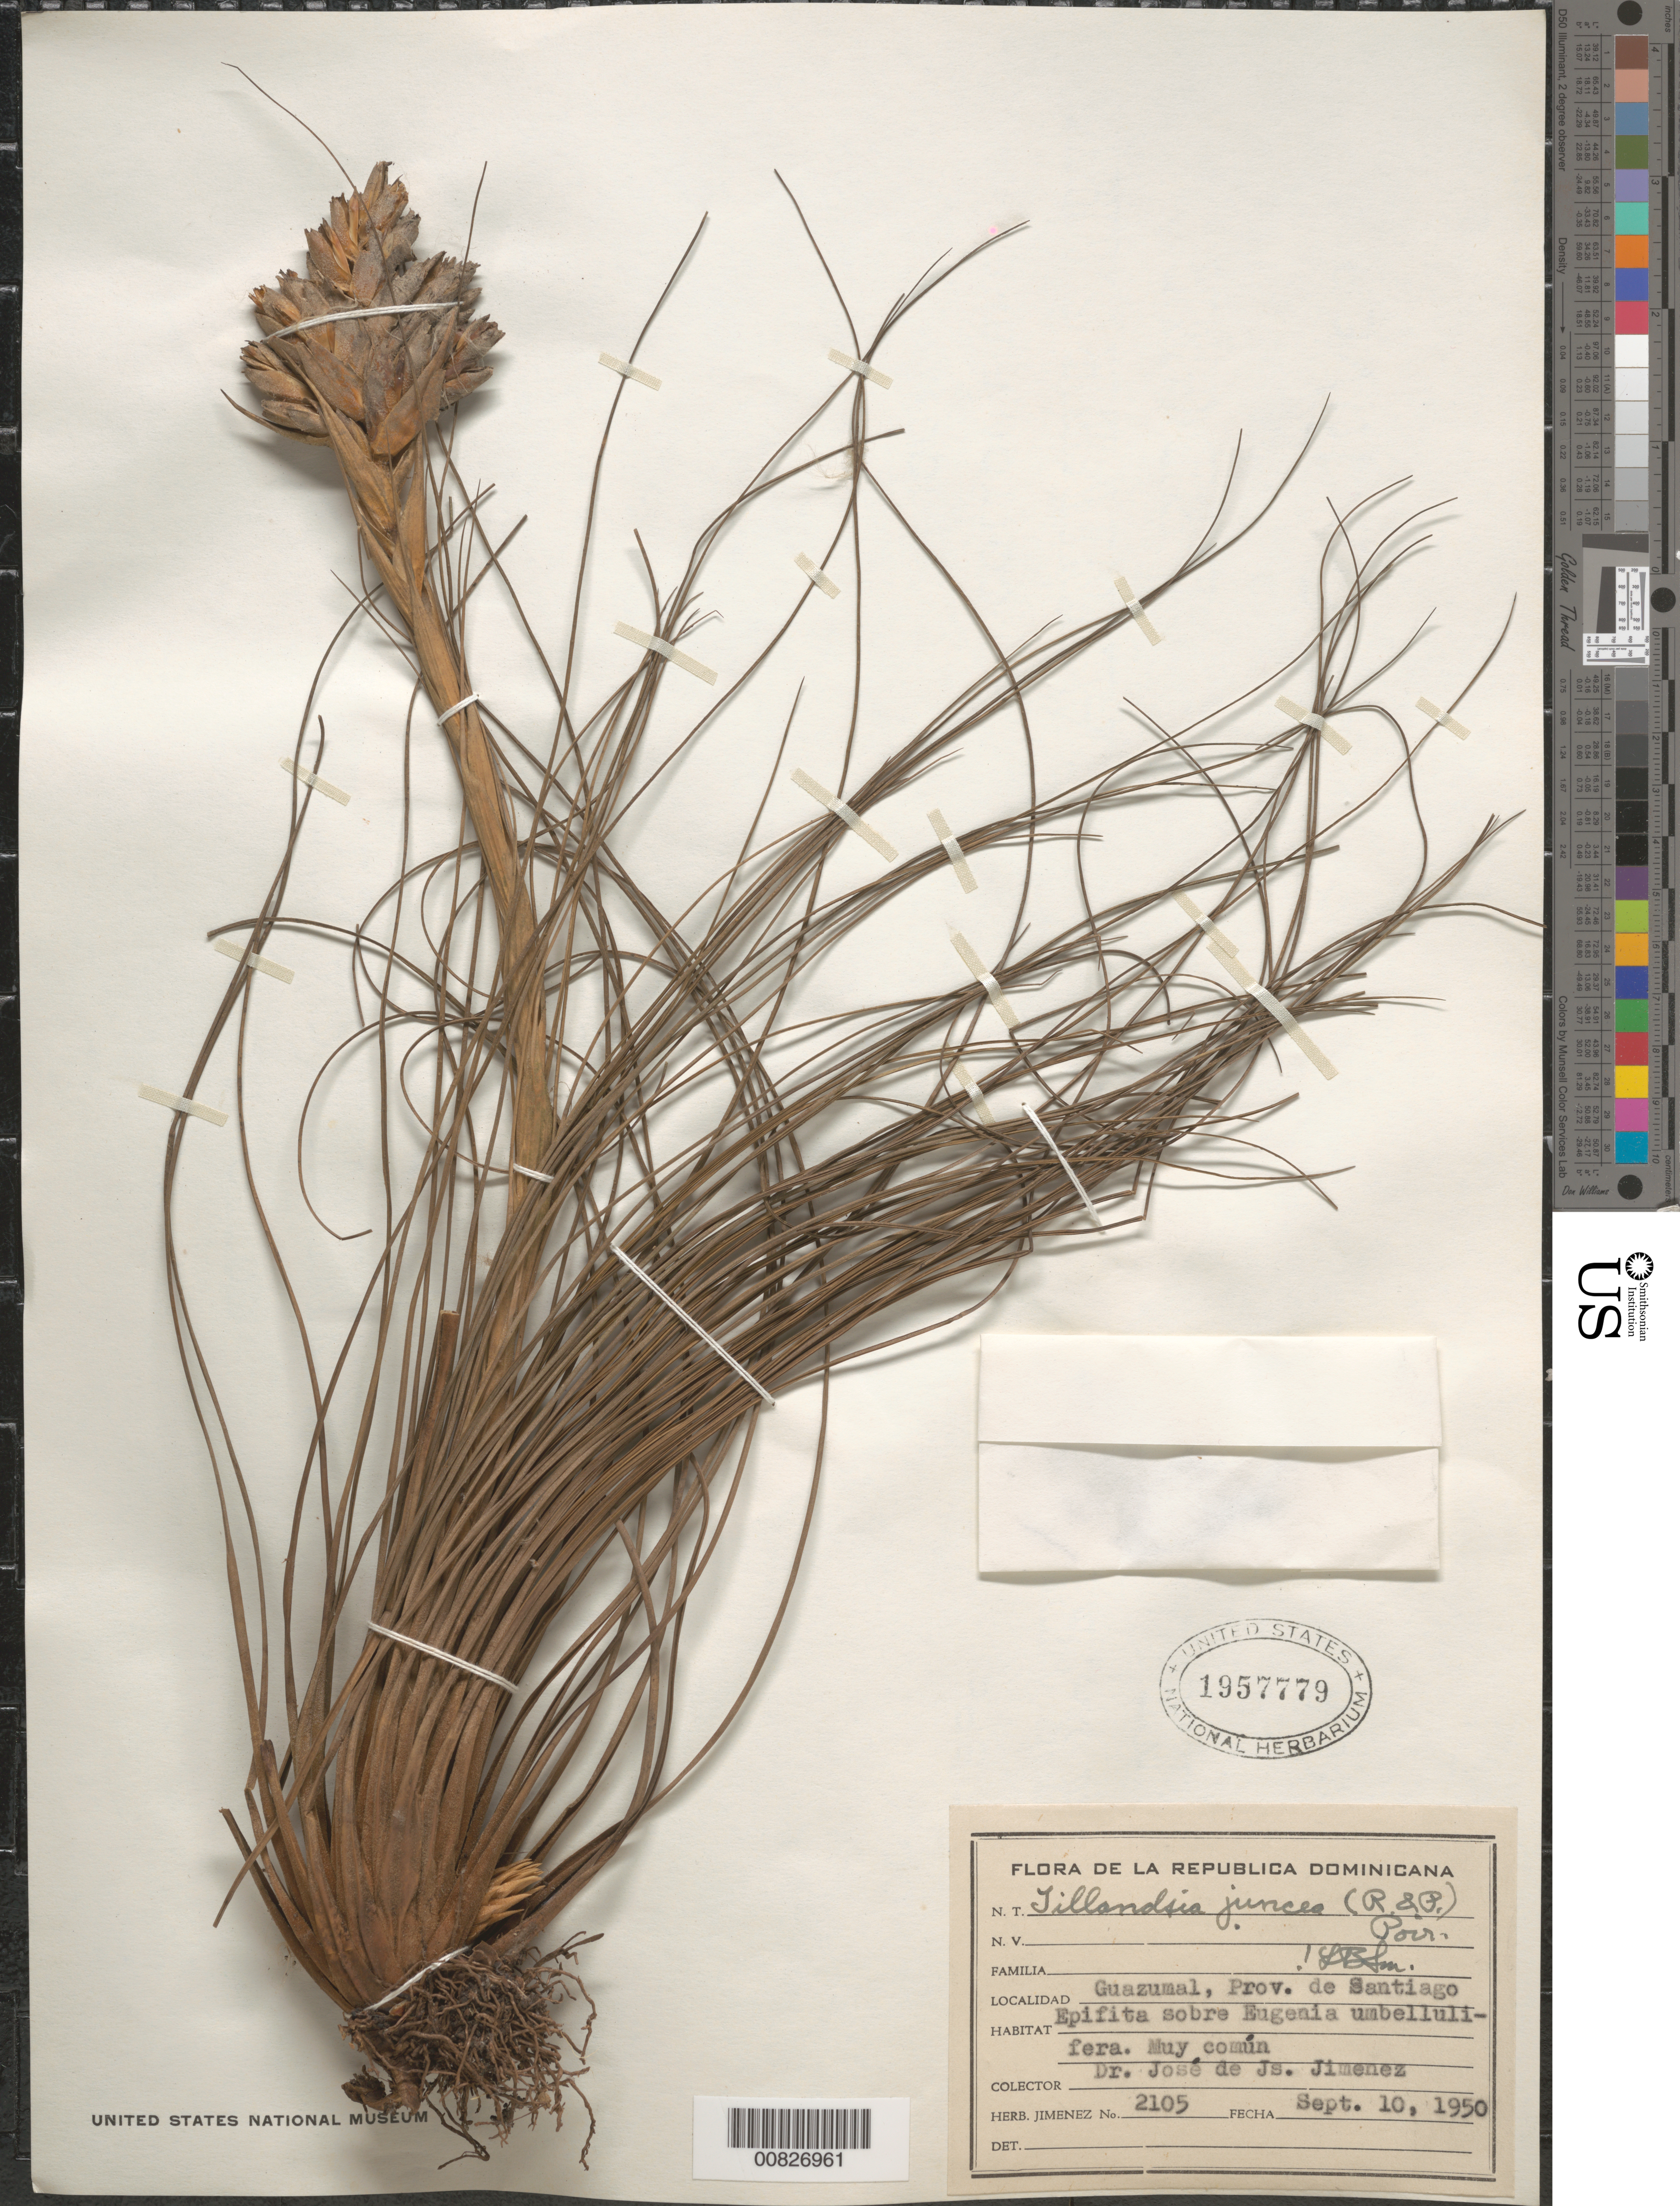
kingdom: Plantae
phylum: Tracheophyta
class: Liliopsida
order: Poales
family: Bromeliaceae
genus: Tillandsia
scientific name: Tillandsia juncea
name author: (Ruiz & Pav.) Poir.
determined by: Smith, Lyman B., (US), NMNH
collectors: J. J. Jiménez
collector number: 2105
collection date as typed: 10 Sep 1950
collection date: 1950-09-10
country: Dominican Republic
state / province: Santiago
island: Hispaniola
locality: Guazumal.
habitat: Sobre Eugenia umbellulifera.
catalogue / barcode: US 1957779